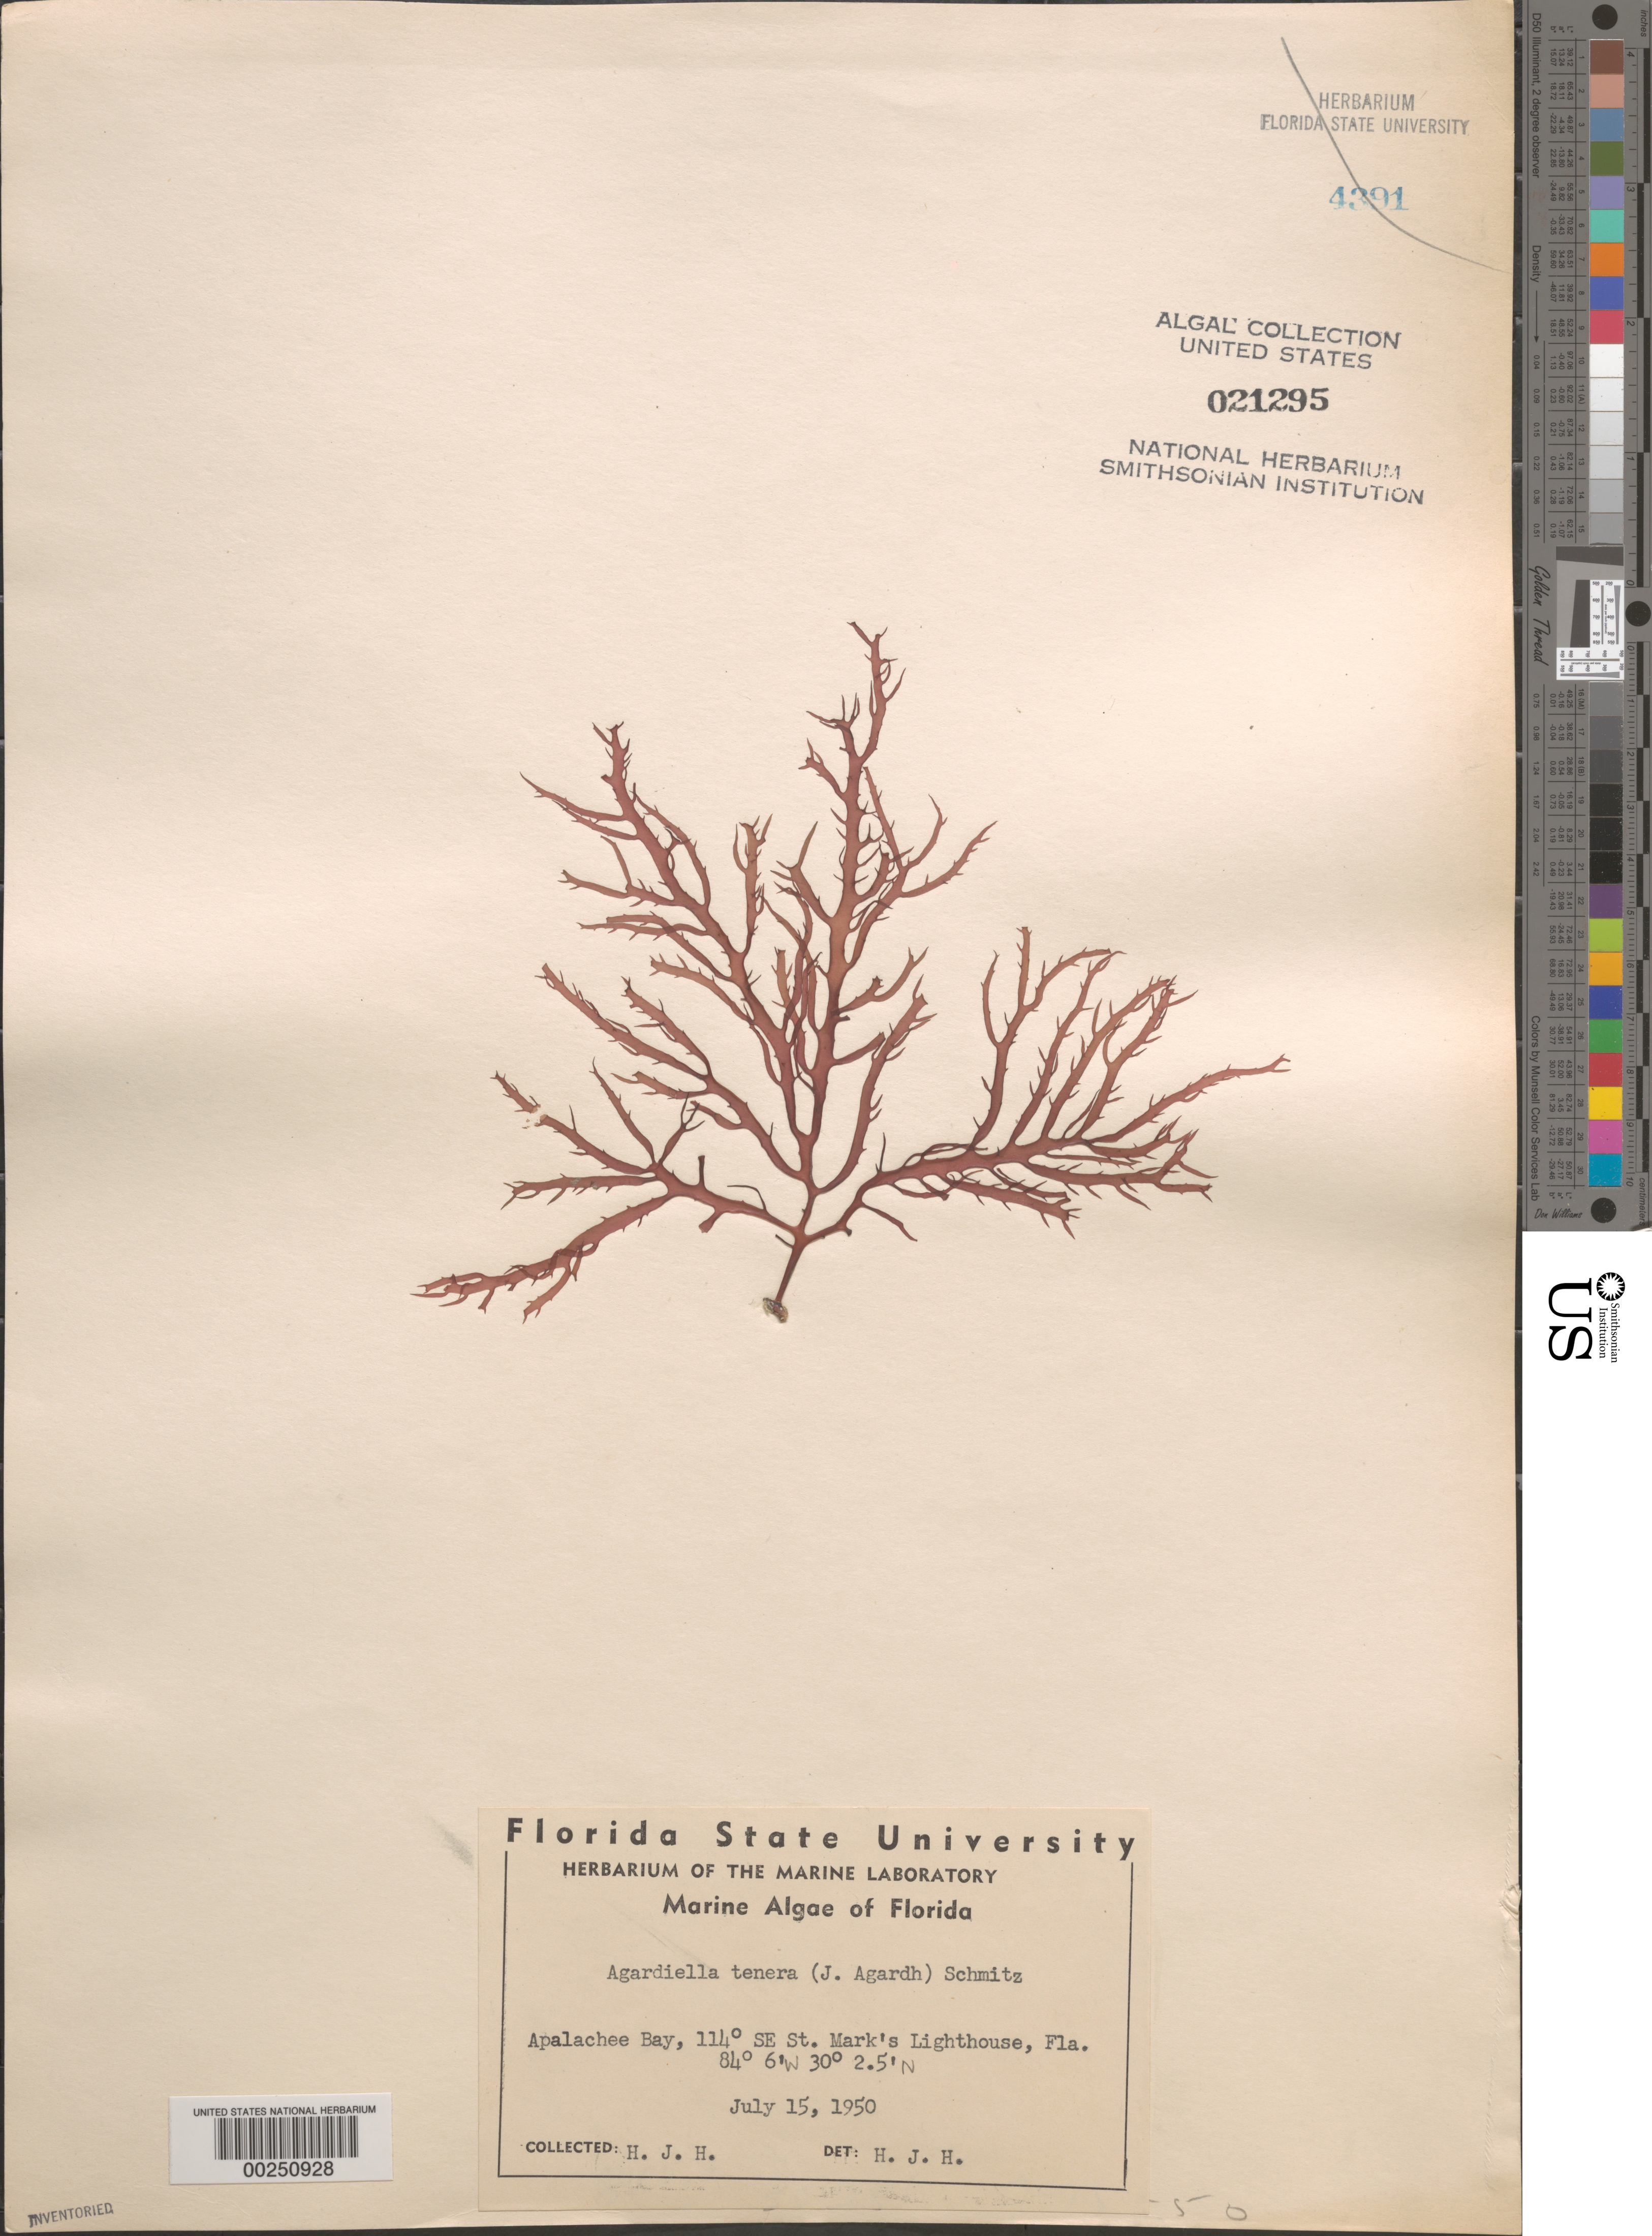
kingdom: Plantae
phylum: Rhodophyta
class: Florideophyceae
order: Gigartinales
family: Solieriaceae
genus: Agardhiella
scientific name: Agardhiella tenera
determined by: Humm, Harold J.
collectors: H. J. Humm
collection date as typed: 15 Jul 1950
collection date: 1950-07-15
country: United States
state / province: Florida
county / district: Wakulla County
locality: Apalachee Bay, 114 degrees southeast of St. Marks Light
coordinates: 30 2.5' N, 84 6' W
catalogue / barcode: US 21295